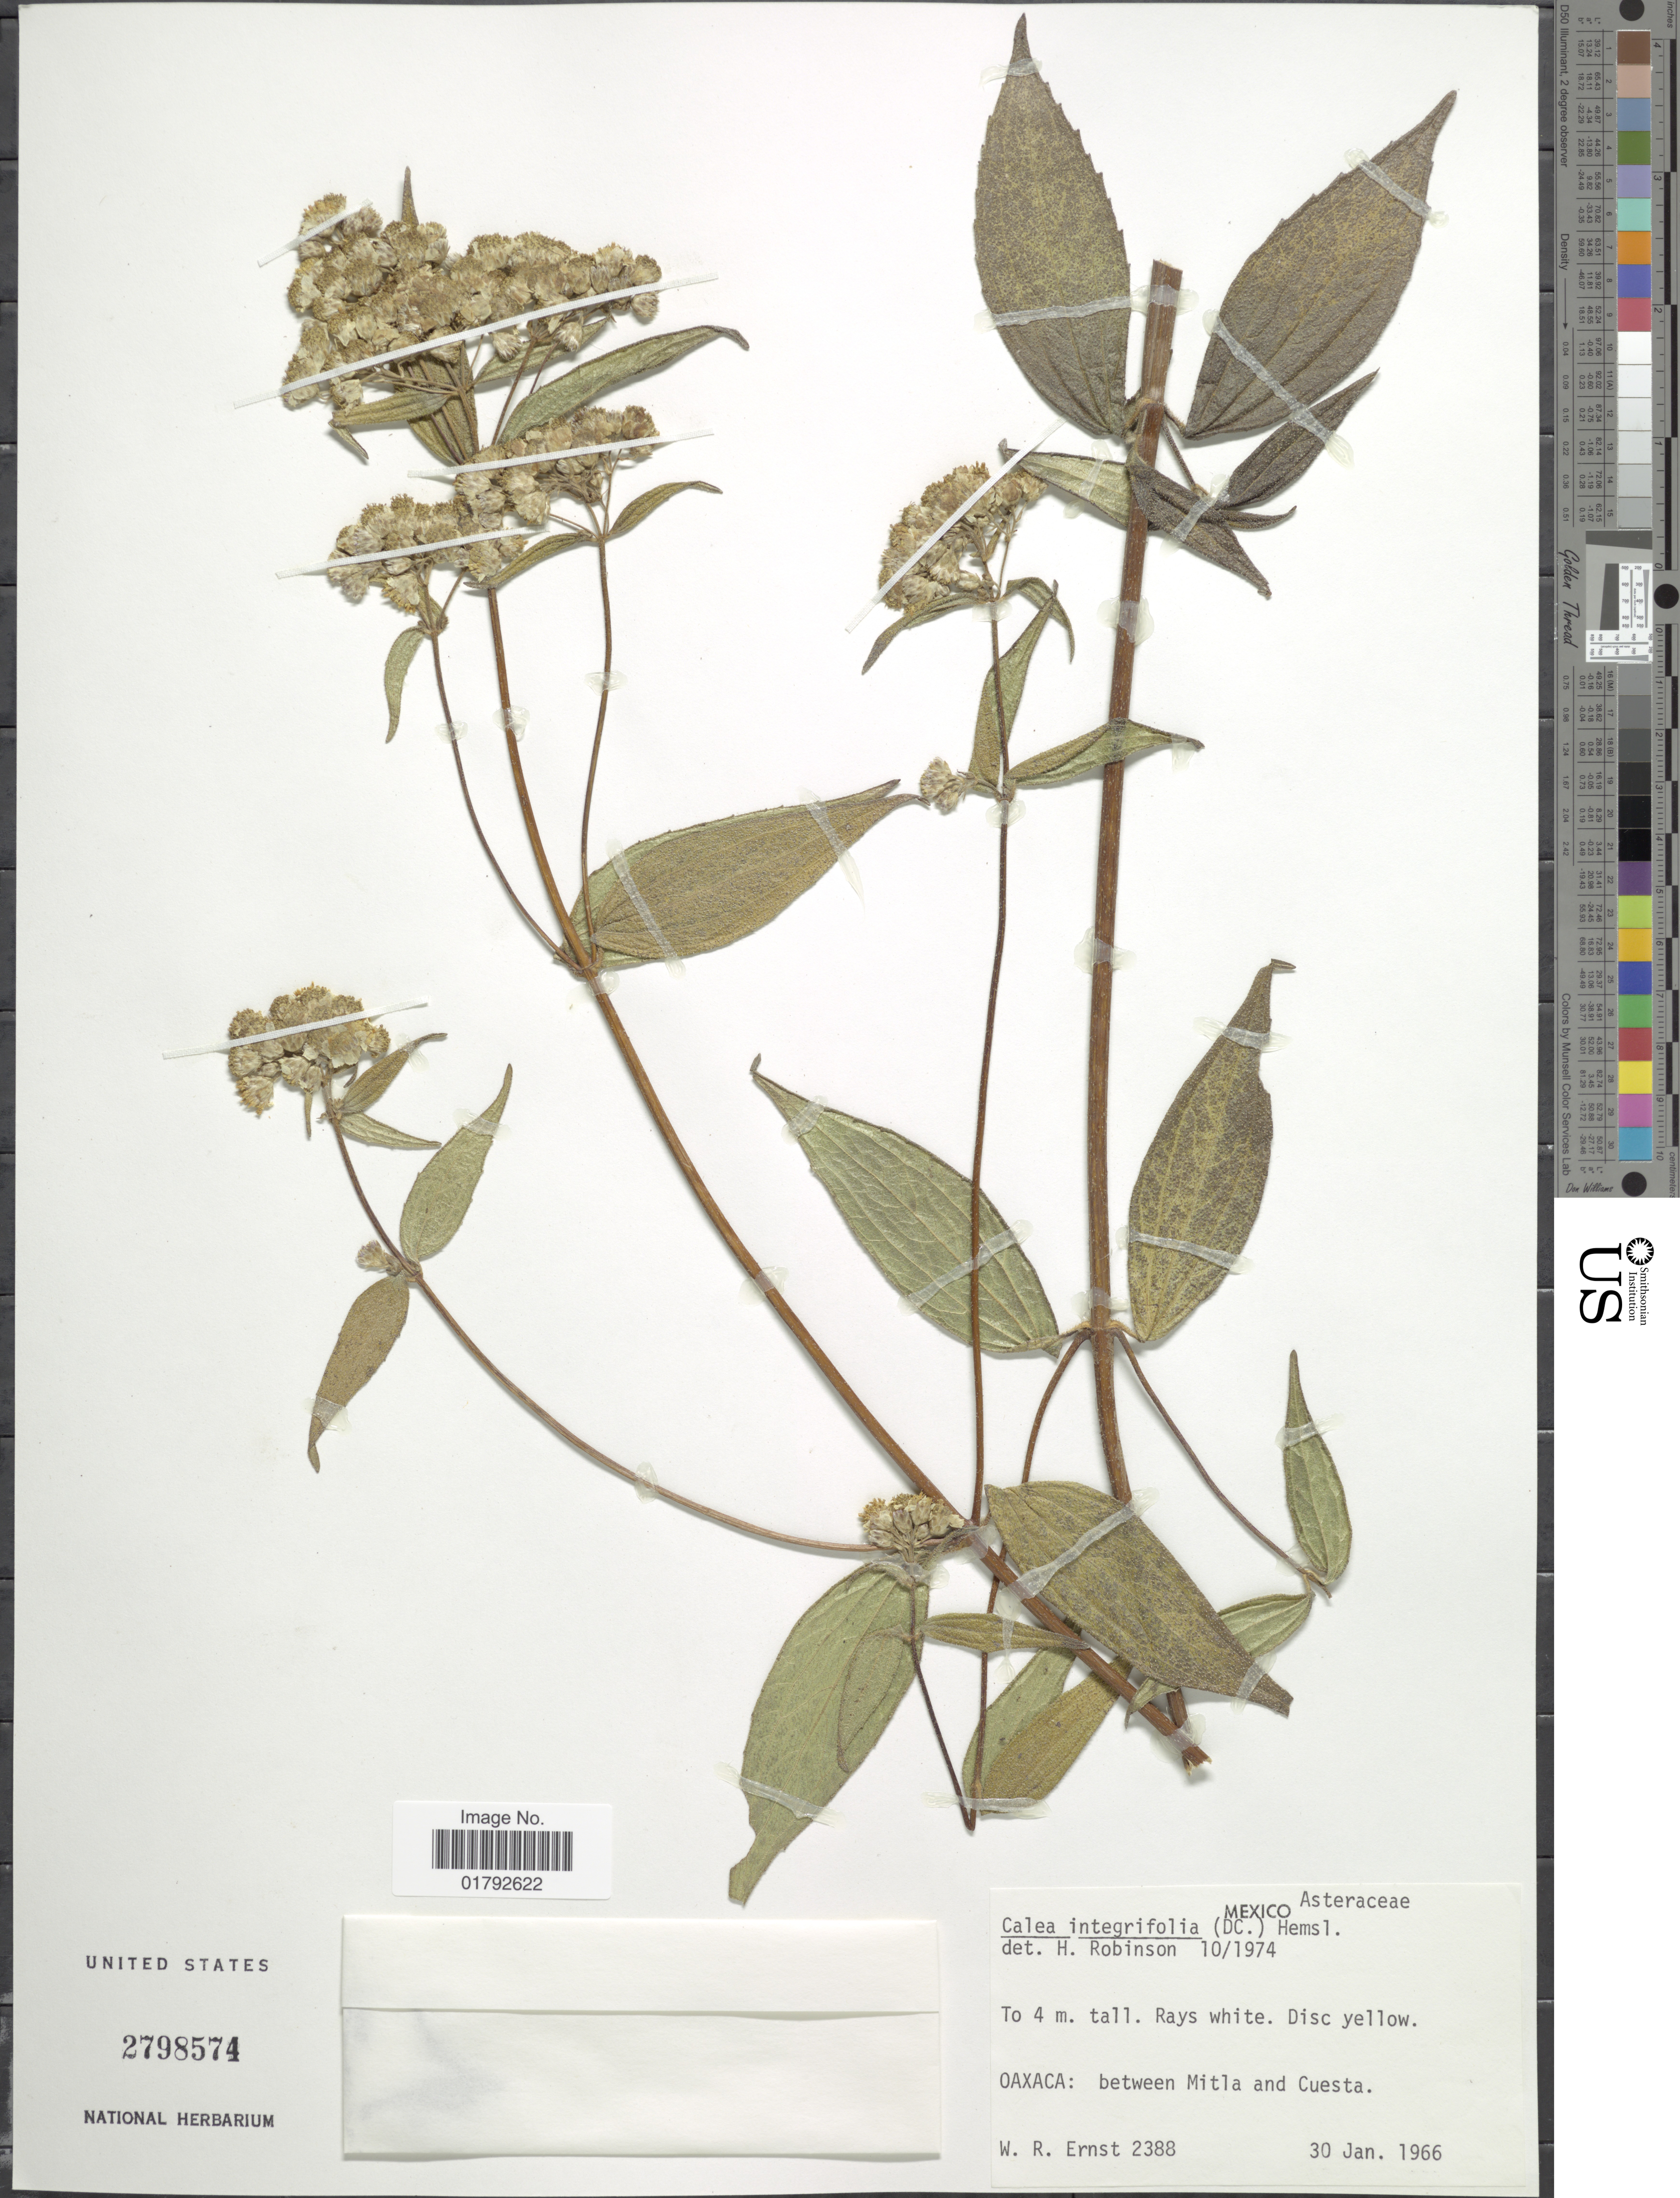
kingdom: Plantae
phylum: Tracheophyta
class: Magnoliopsida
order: Asterales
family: Asteraceae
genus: Alloispermum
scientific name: Alloispermum integrifolium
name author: (DC.) H. Rob.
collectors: W. R. Ernst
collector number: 2388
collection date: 1966-01-30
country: Mexico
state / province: Oaxaca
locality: Between Mitla and Cuesta.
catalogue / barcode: US 2798574